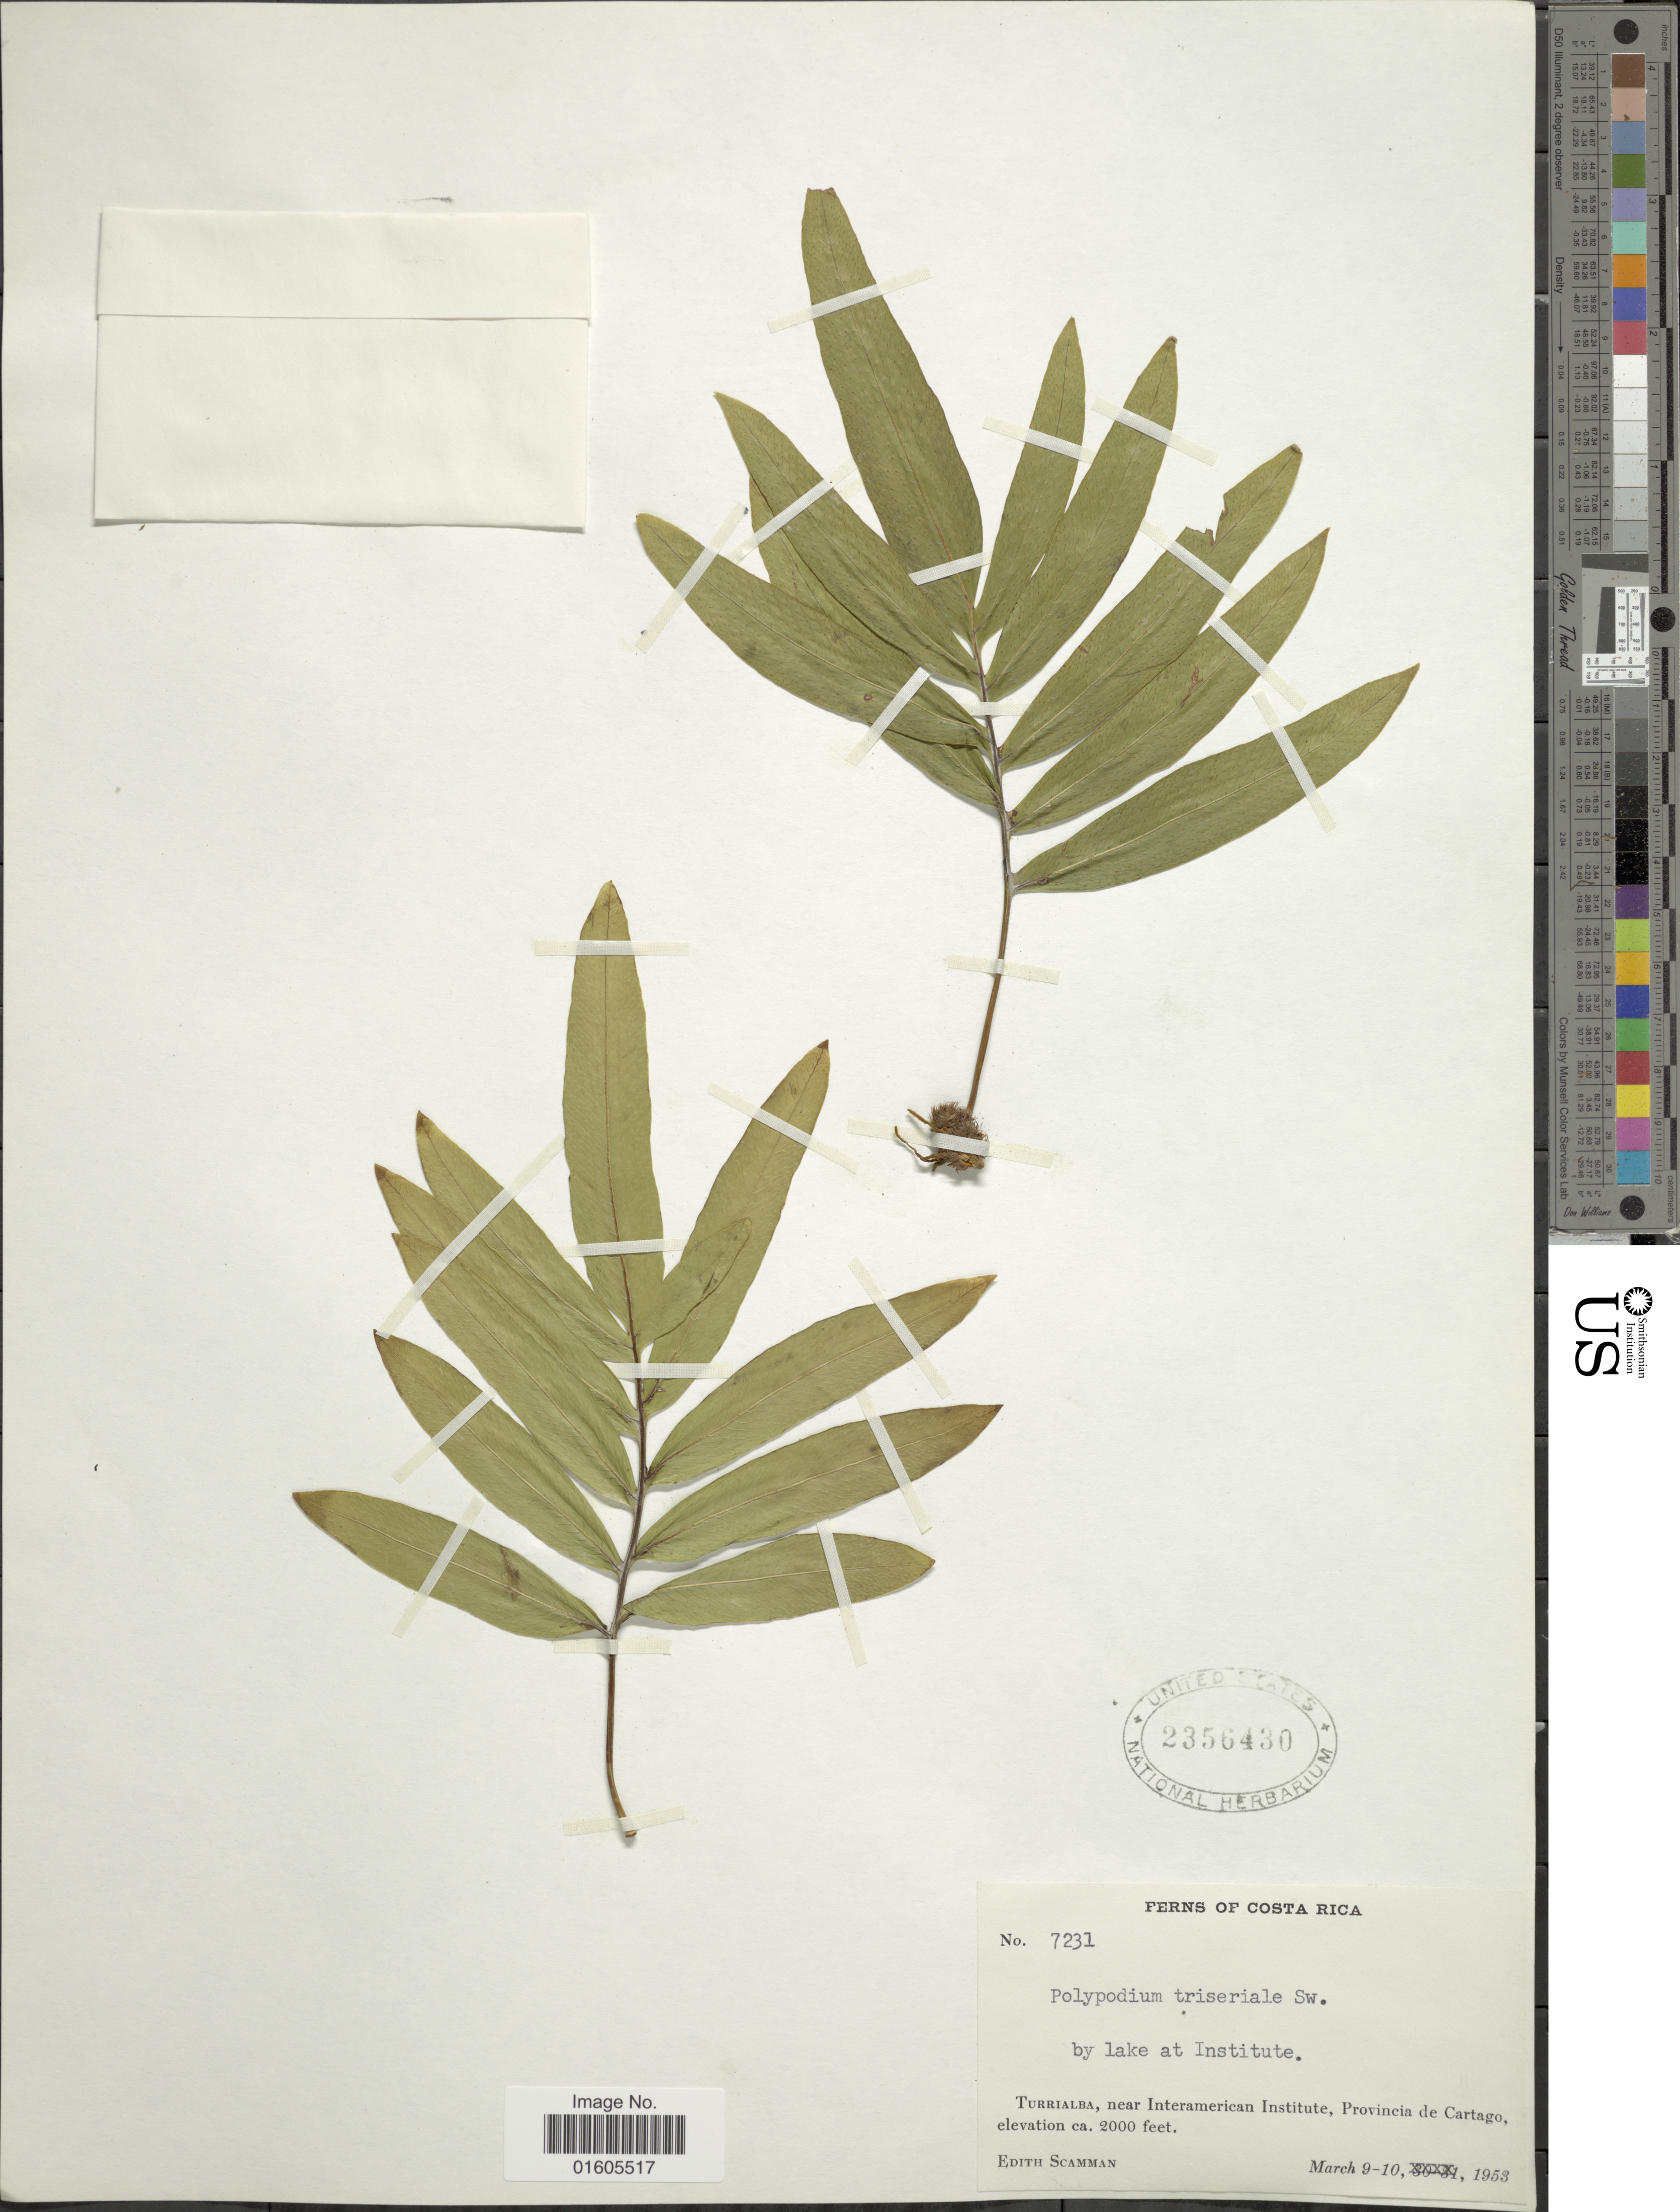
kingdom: Plantae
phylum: Tracheophyta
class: Polypodiopsida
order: Polypodiales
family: Polypodiaceae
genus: Serpocaulon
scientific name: Serpocaulon triseriale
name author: (Sw.) A.R. Sm.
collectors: E. Scamman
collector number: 7231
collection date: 1953-03-09/1953-03-10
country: Costa Rica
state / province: Cartago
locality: By lake at Institute. Turrialba, near Interamerican Institute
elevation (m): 610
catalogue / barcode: US 2356430